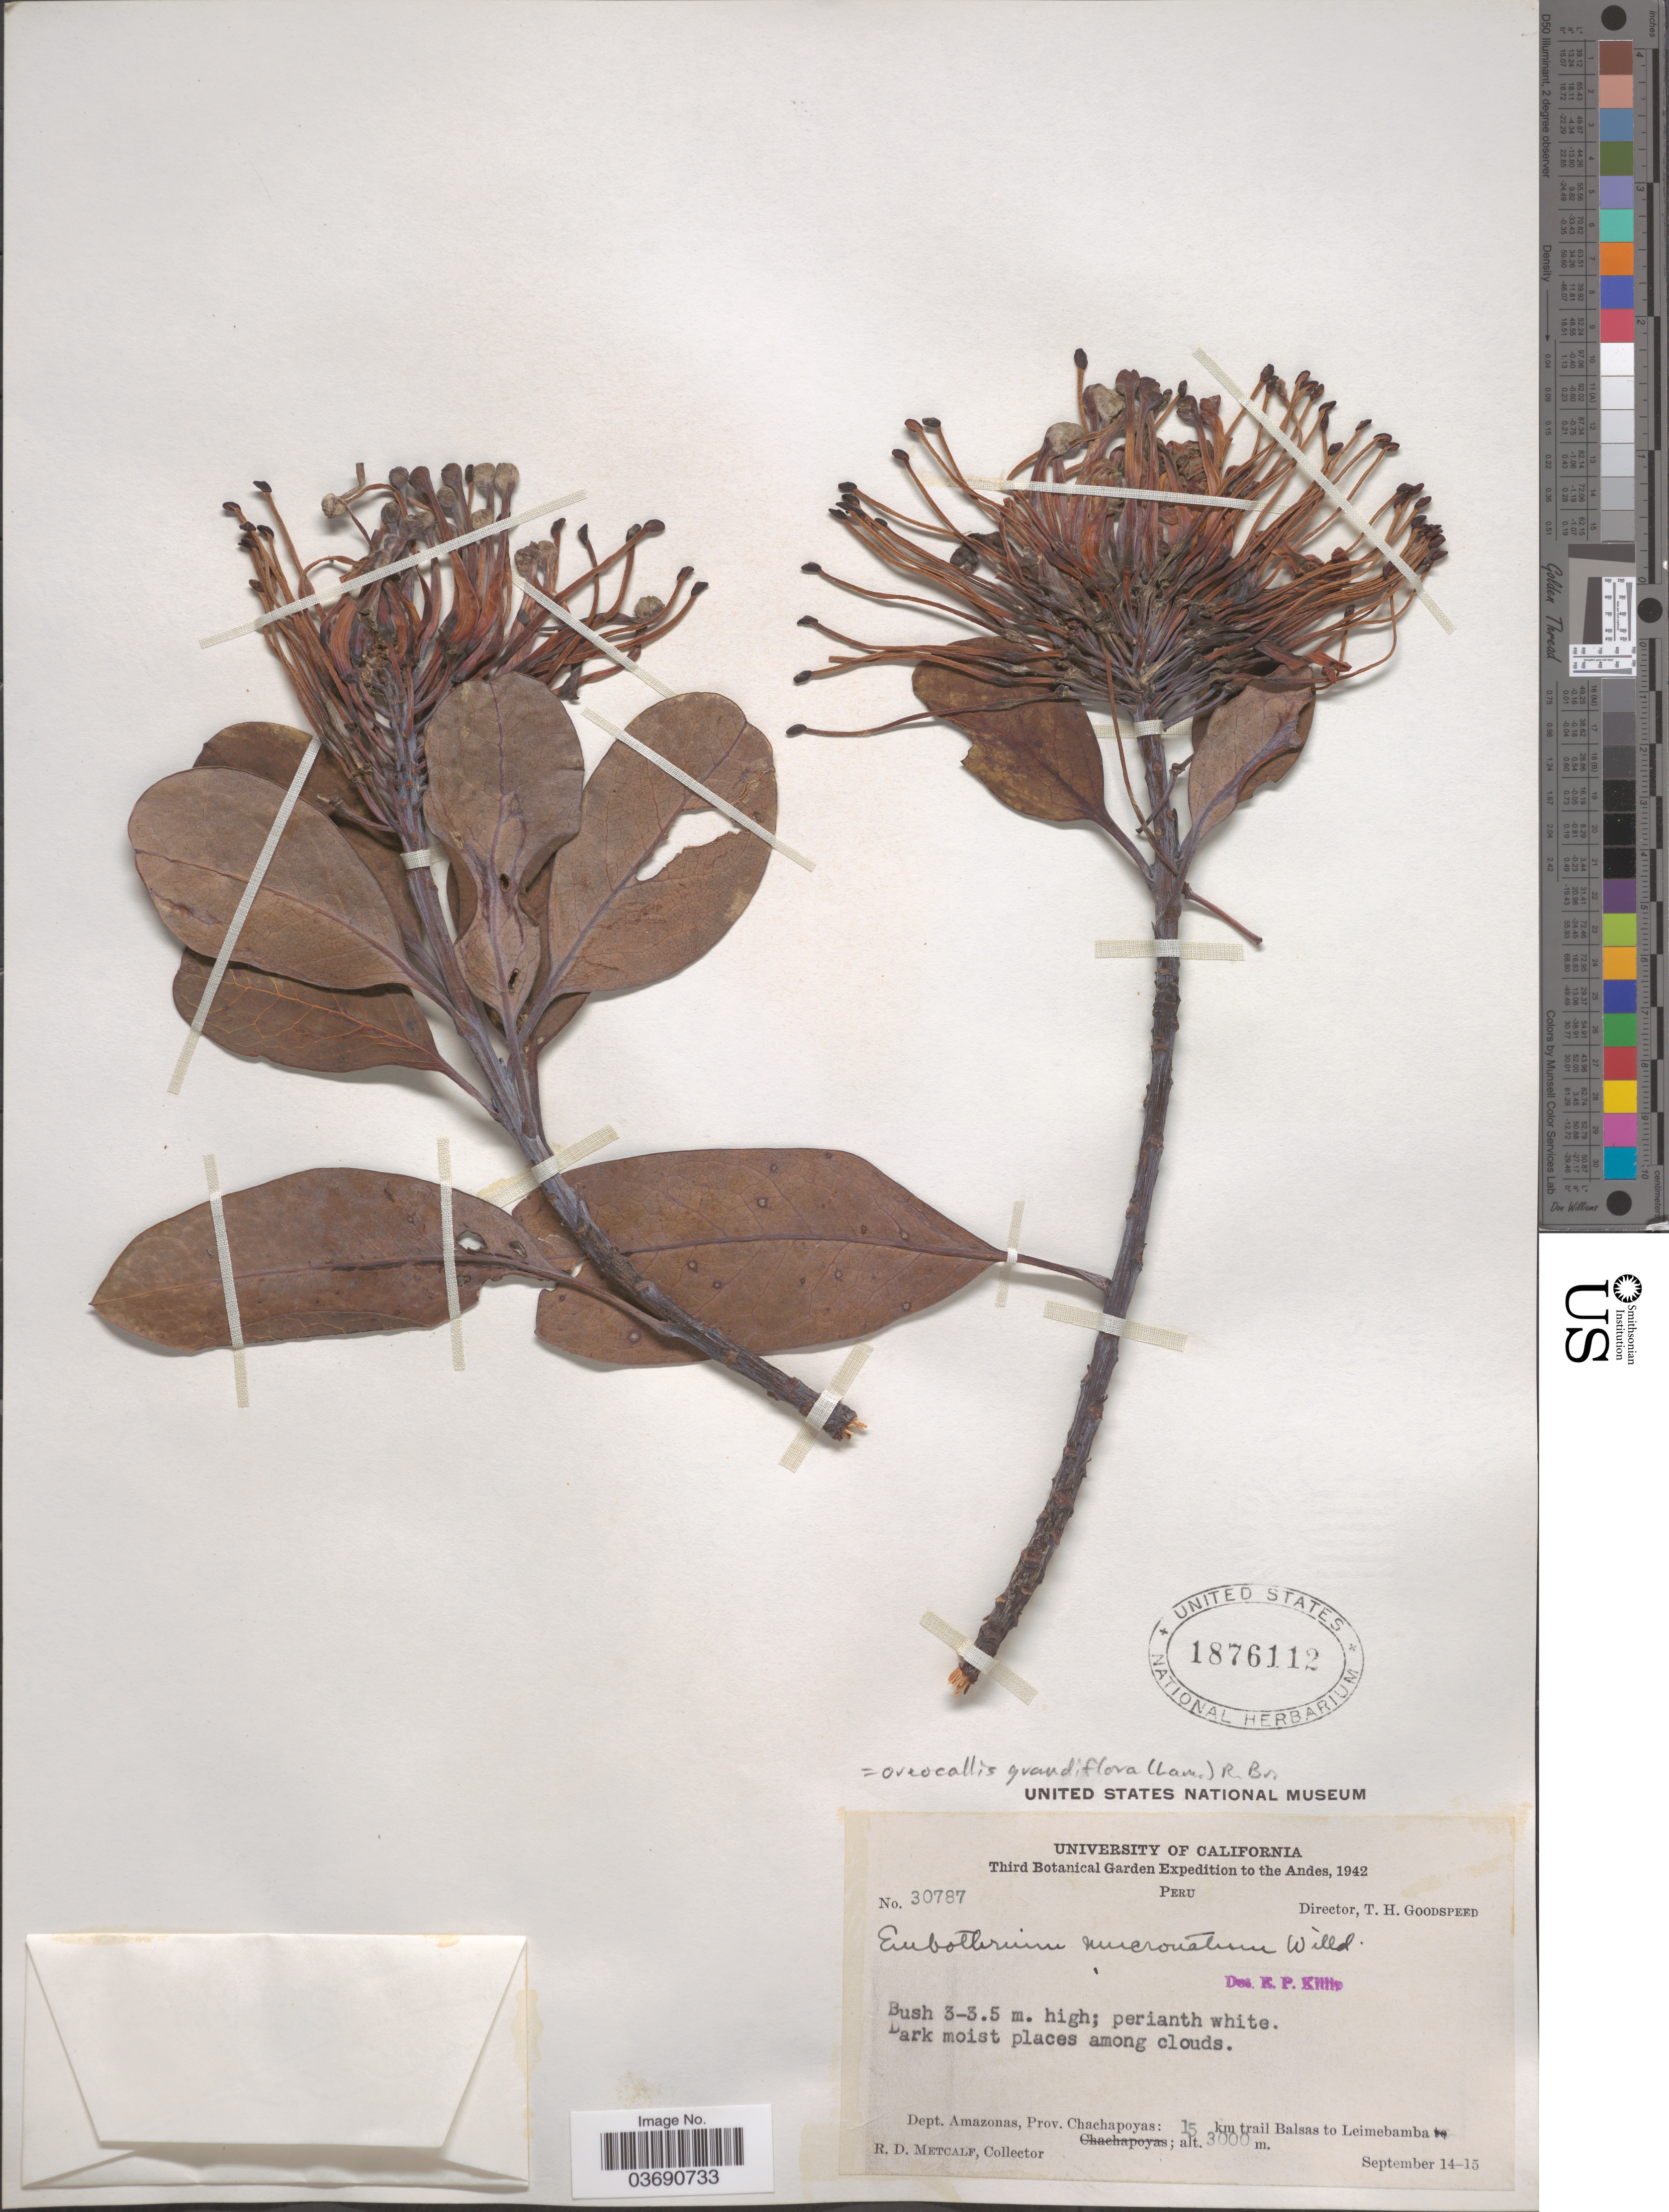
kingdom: Plantae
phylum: Tracheophyta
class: Magnoliopsida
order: Proteales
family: Proteaceae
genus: Oreocallis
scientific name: Oreocallis grandiflora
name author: (Lam.) R. Br.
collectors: R. D. Metcalf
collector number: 30787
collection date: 1942-09-14/1942-09-15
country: Peru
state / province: Amazonas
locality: The Andes. Dept. Amazonas, Prov. Chachapoyas: 15 km trail Balsas to Leimebamba.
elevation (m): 3000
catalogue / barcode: US 1876112